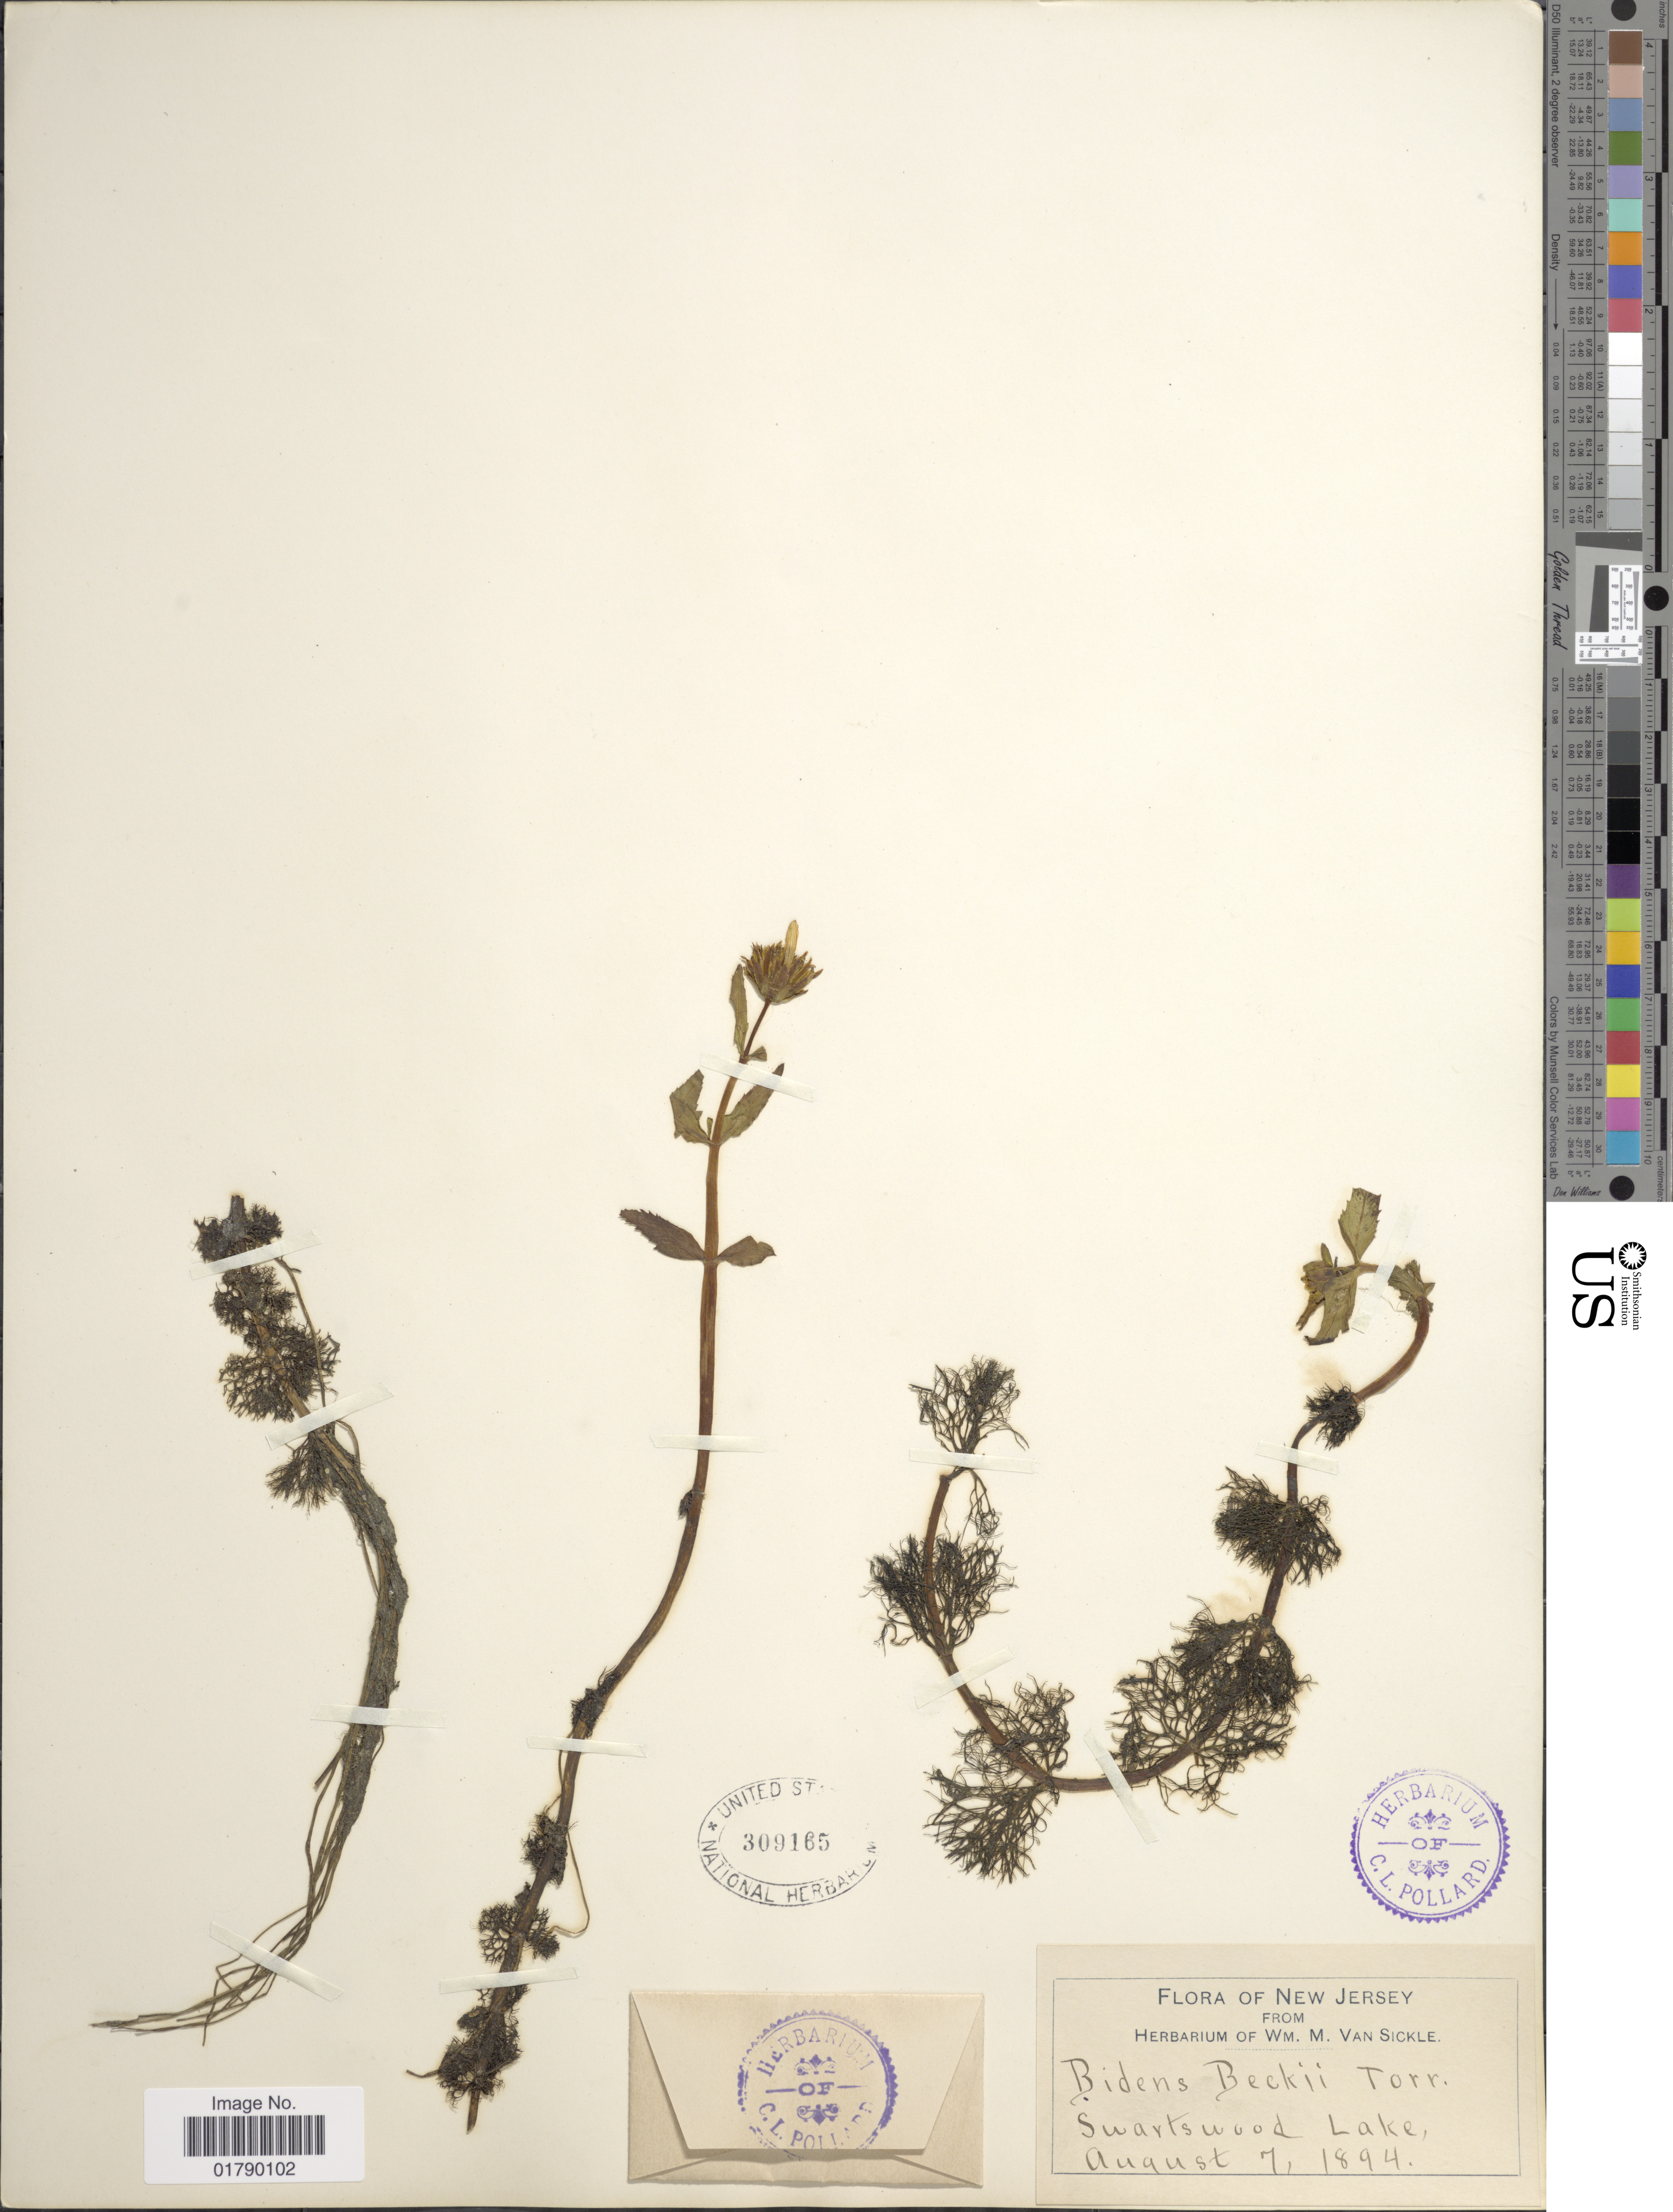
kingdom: Plantae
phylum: Tracheophyta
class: Magnoliopsida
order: Asterales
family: Asteraceae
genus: Megalodonta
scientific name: Megalodonta sp.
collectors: ex herb. Wm. M. Van Sickle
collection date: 1894-08-07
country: United States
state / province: New Jersey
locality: Swartswood Lake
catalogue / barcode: US 309165